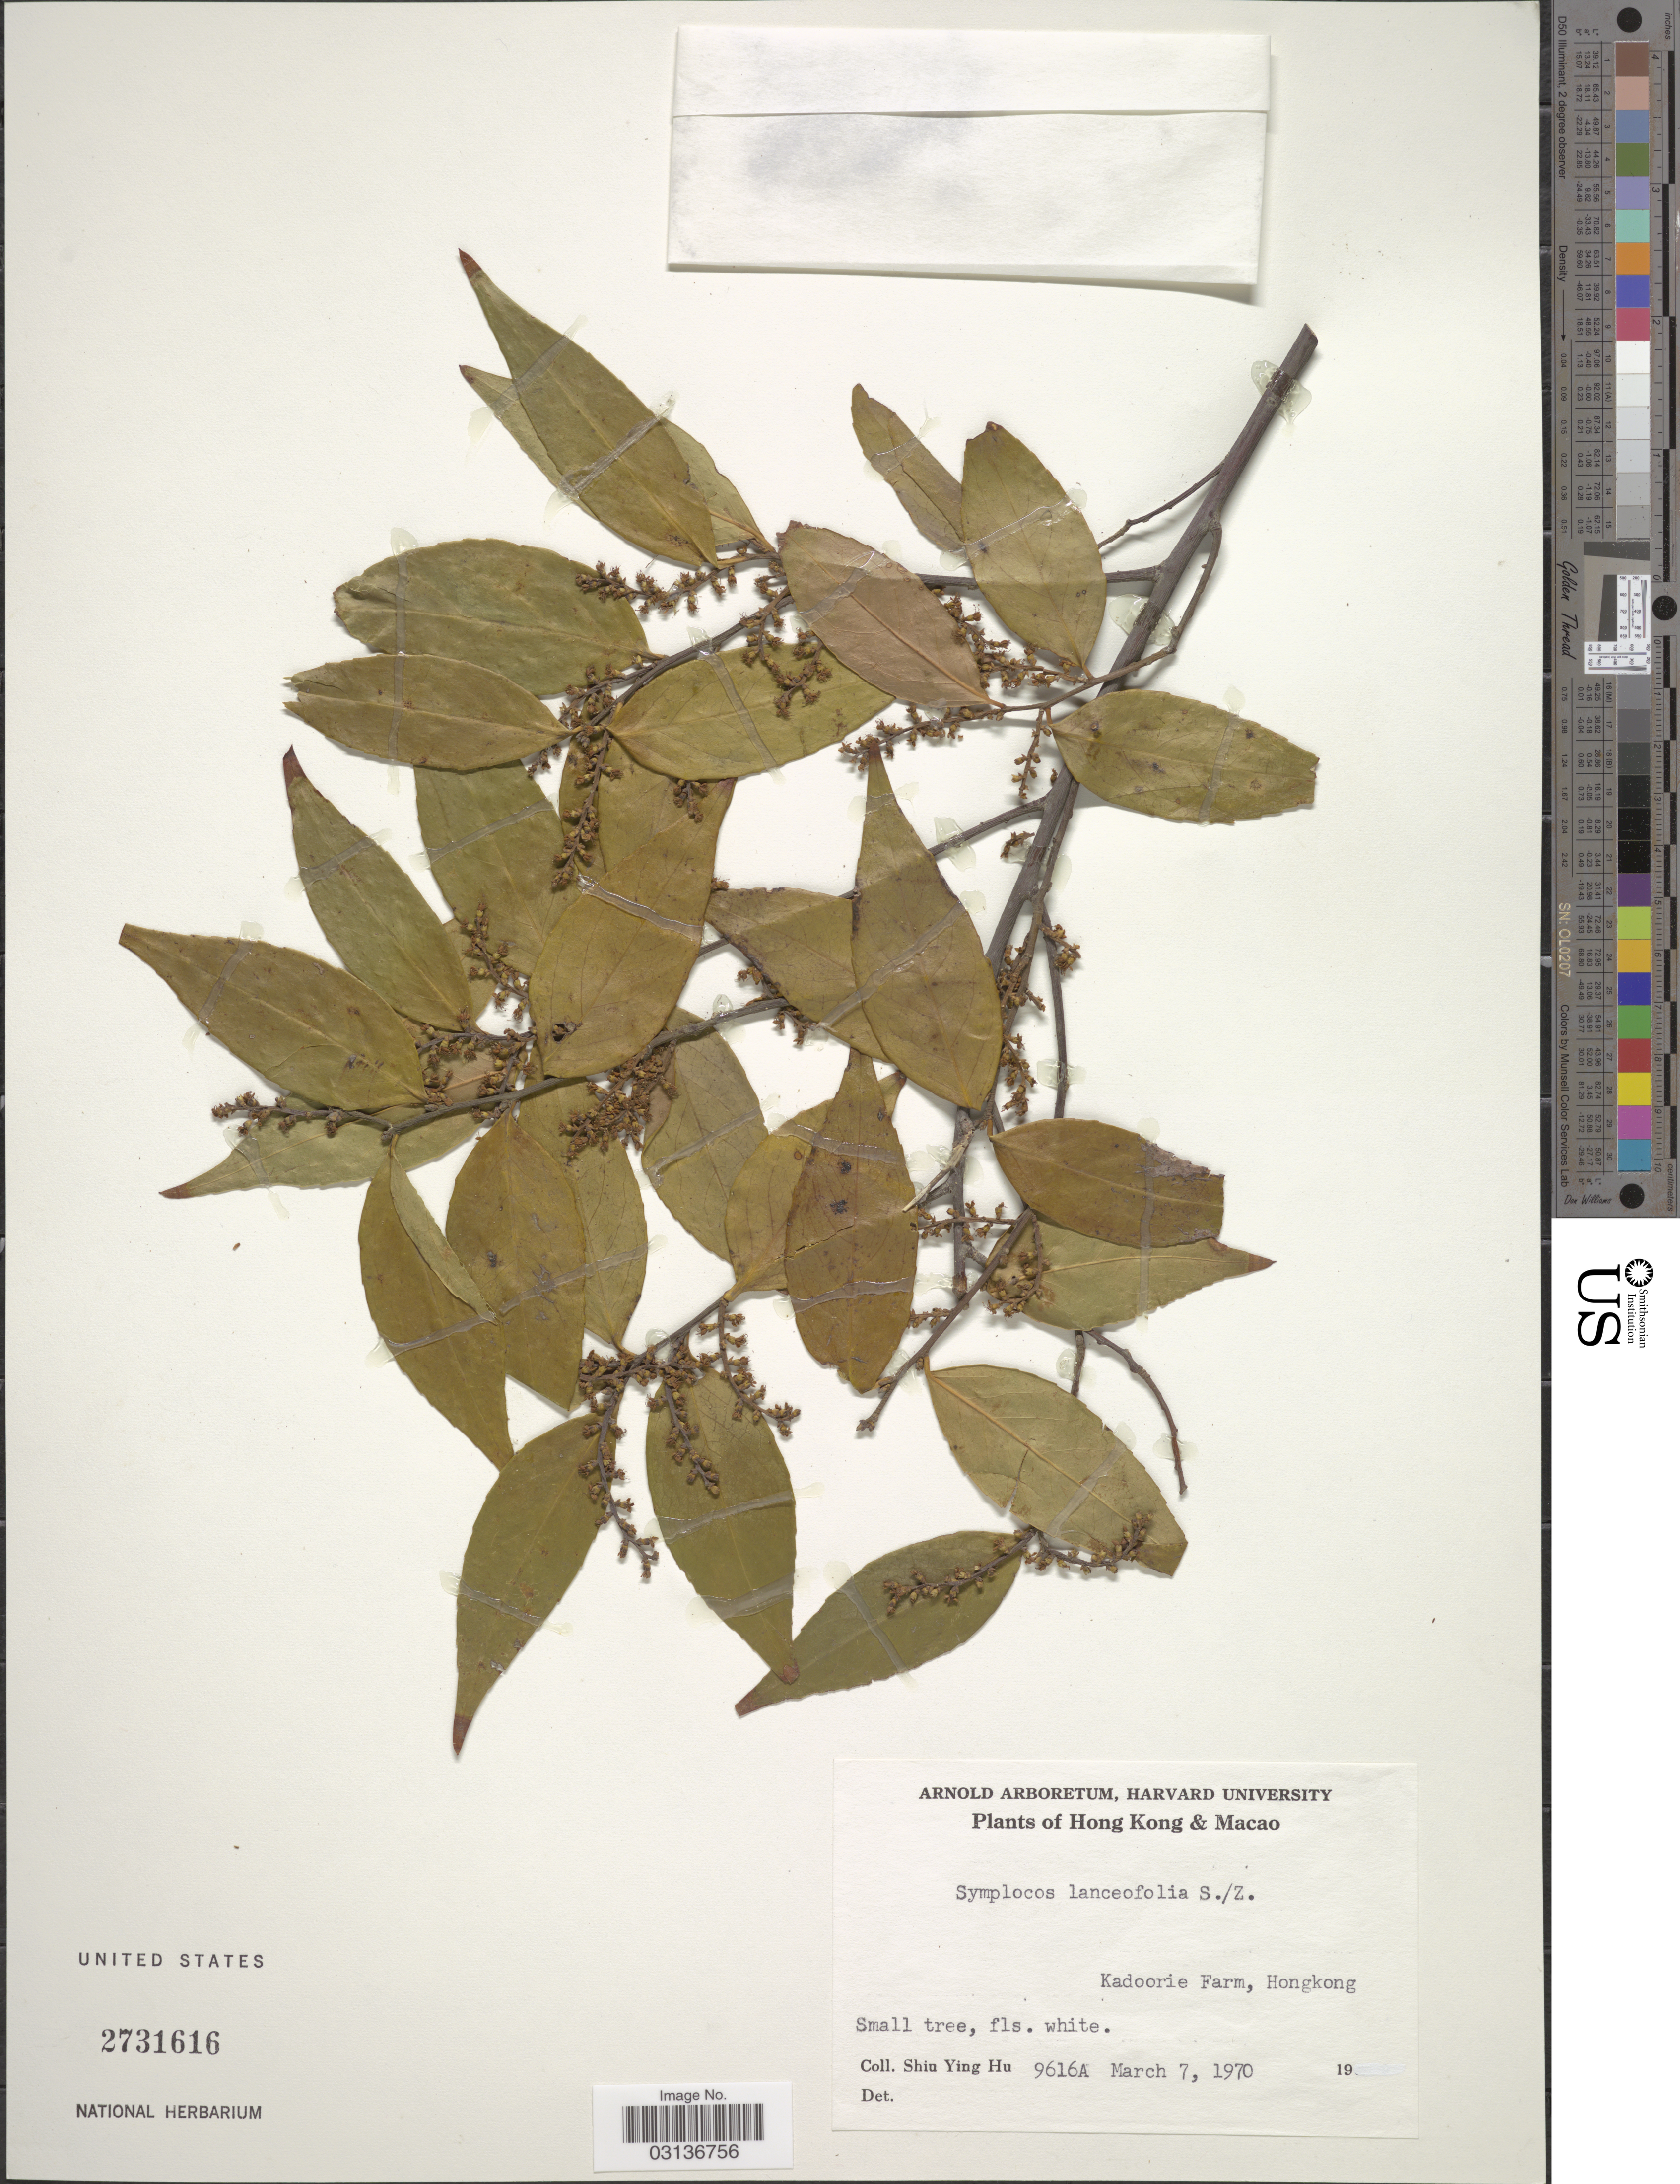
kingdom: Plantae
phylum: Tracheophyta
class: Magnoliopsida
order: Ericales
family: Symplocaceae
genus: Symplocos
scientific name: Symplocos lancifolia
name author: Siebert & Zucc.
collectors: S. Y. Hu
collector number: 9616A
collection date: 1970-03-07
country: China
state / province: Hong Kong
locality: Kadoorie Farm.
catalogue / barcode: US 2731616